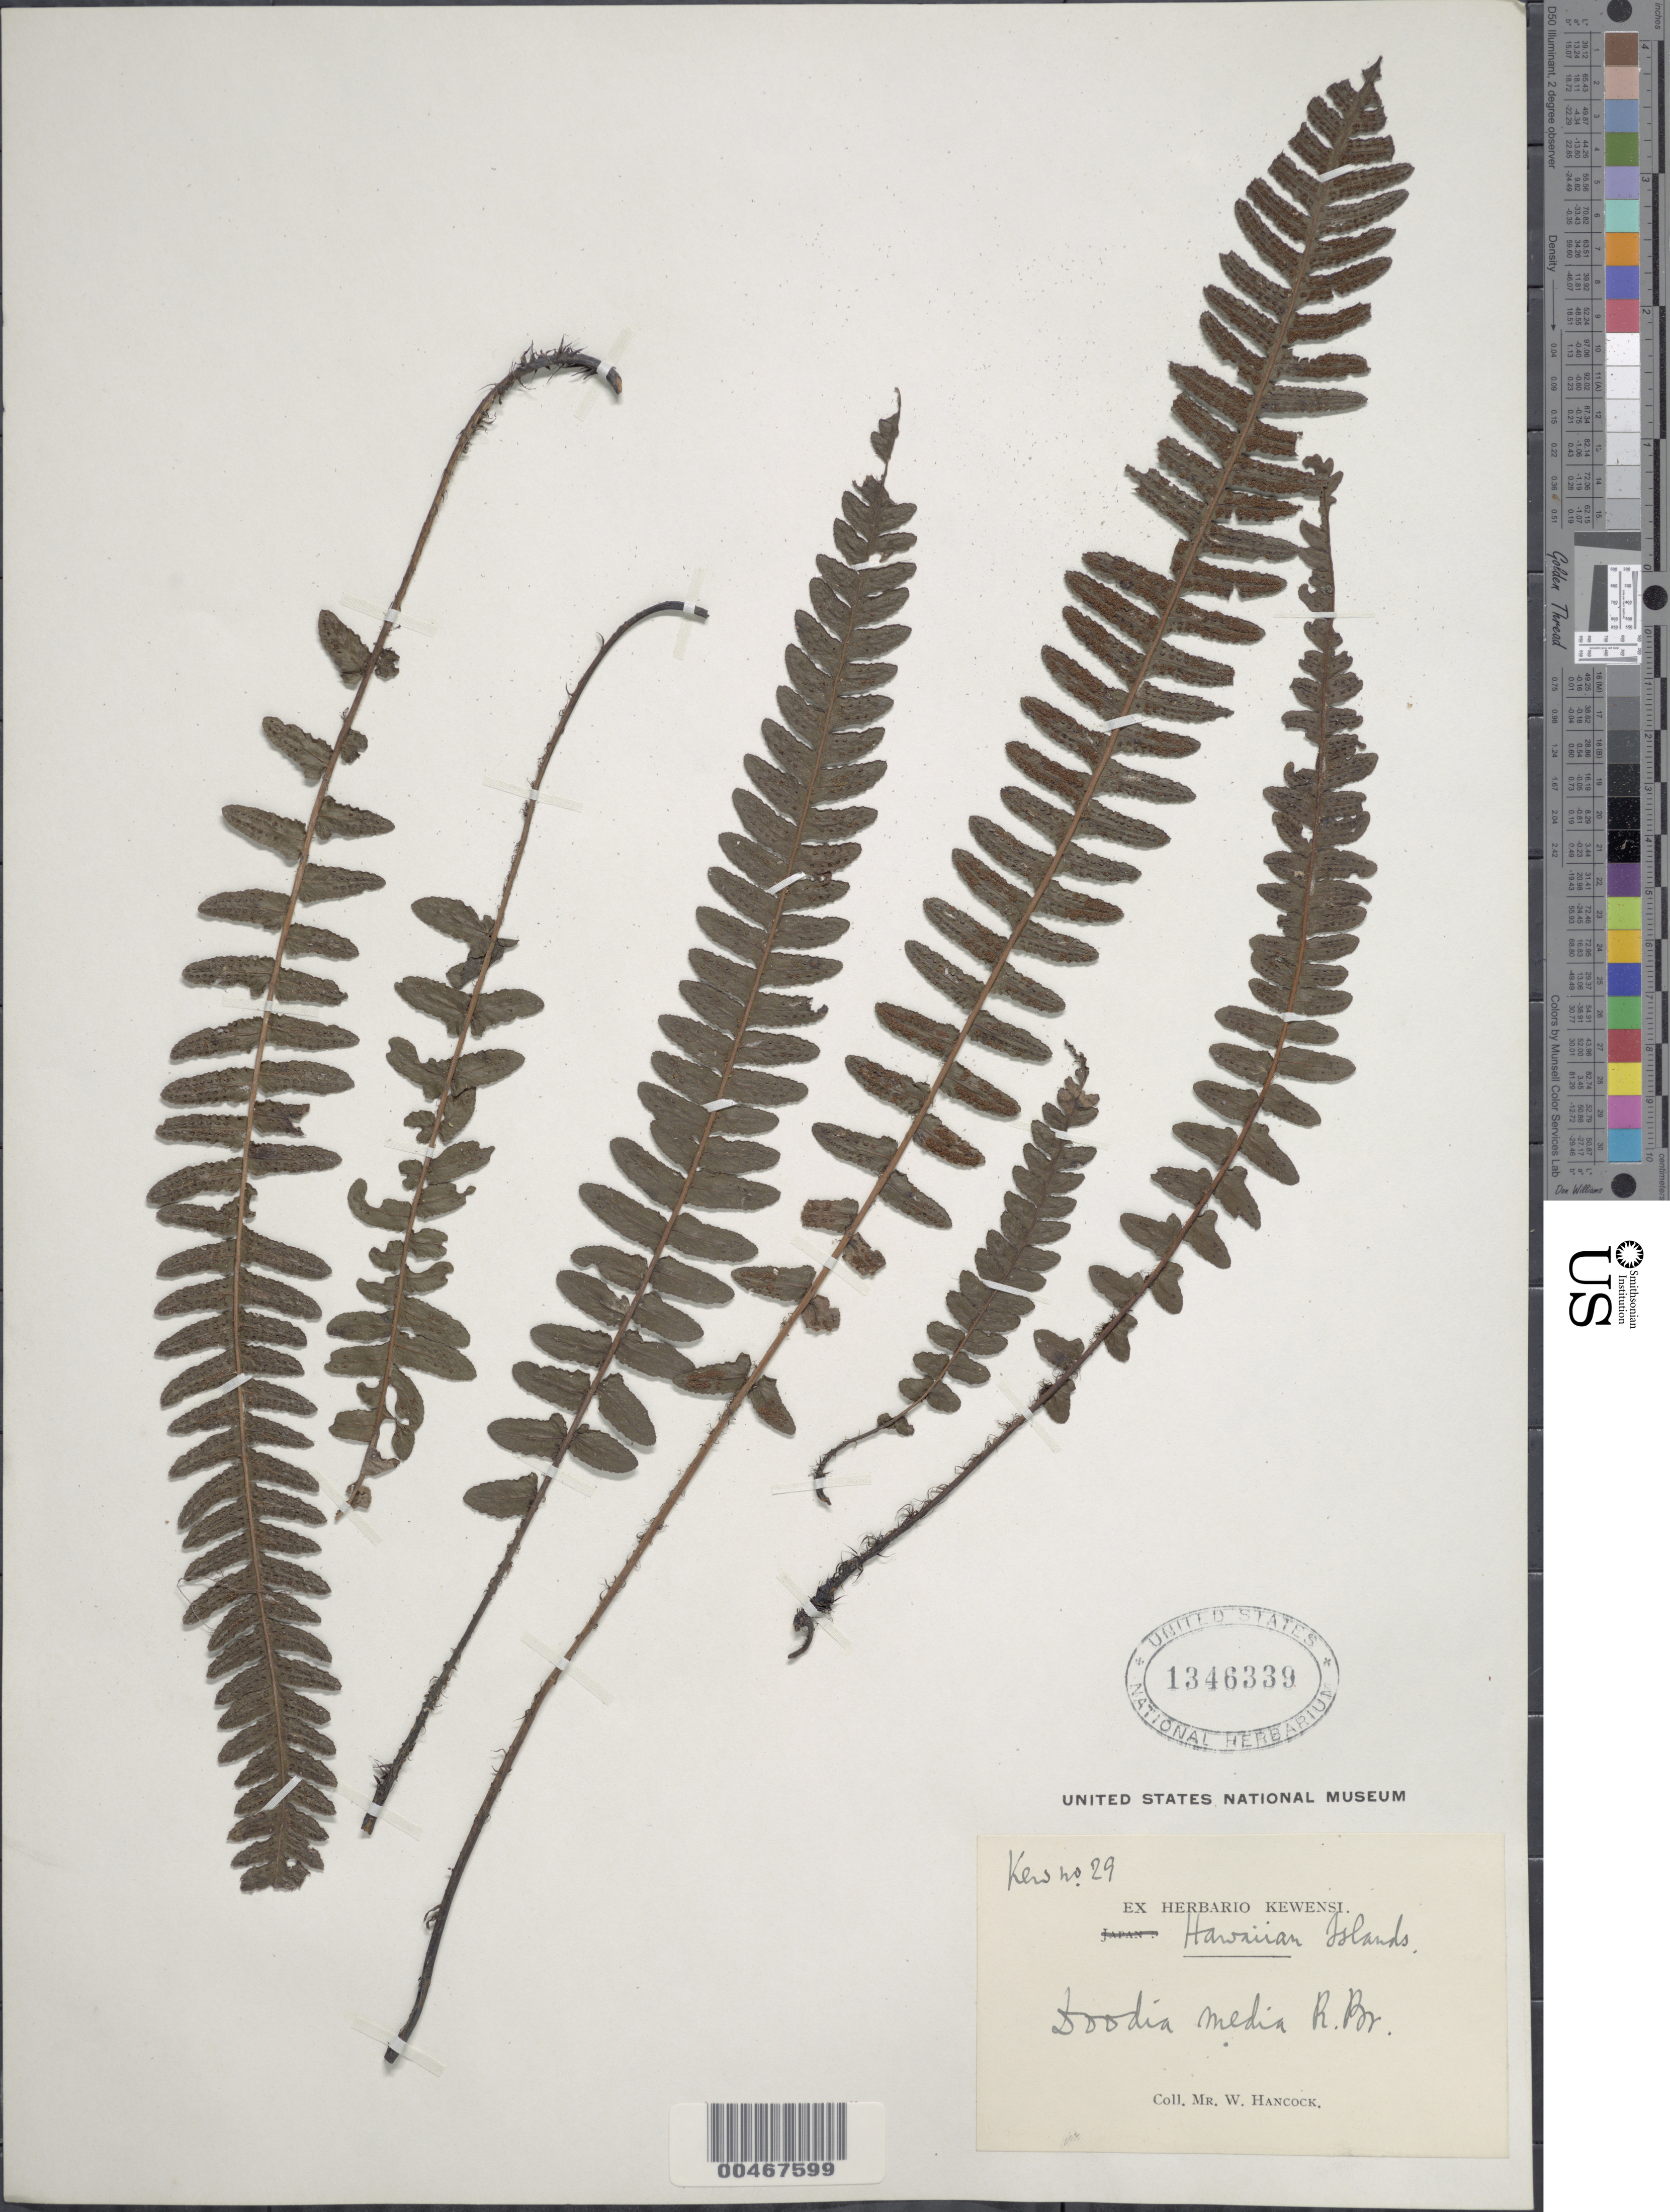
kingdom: Plantae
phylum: Tracheophyta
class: Polypodiopsida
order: Polypodiales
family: Blechnaceae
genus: Doodia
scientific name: Doodia kunthiana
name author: Gaudich.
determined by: Wagner, W. L., (BOT), Smithsonian Institution - National Museum of Natural History (UNITED STATES)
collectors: W. Hancock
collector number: Kew no. 29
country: United States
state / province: Hawaii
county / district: Kauai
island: Kaua'i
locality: Hawaiian Islands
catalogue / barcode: US 1346339